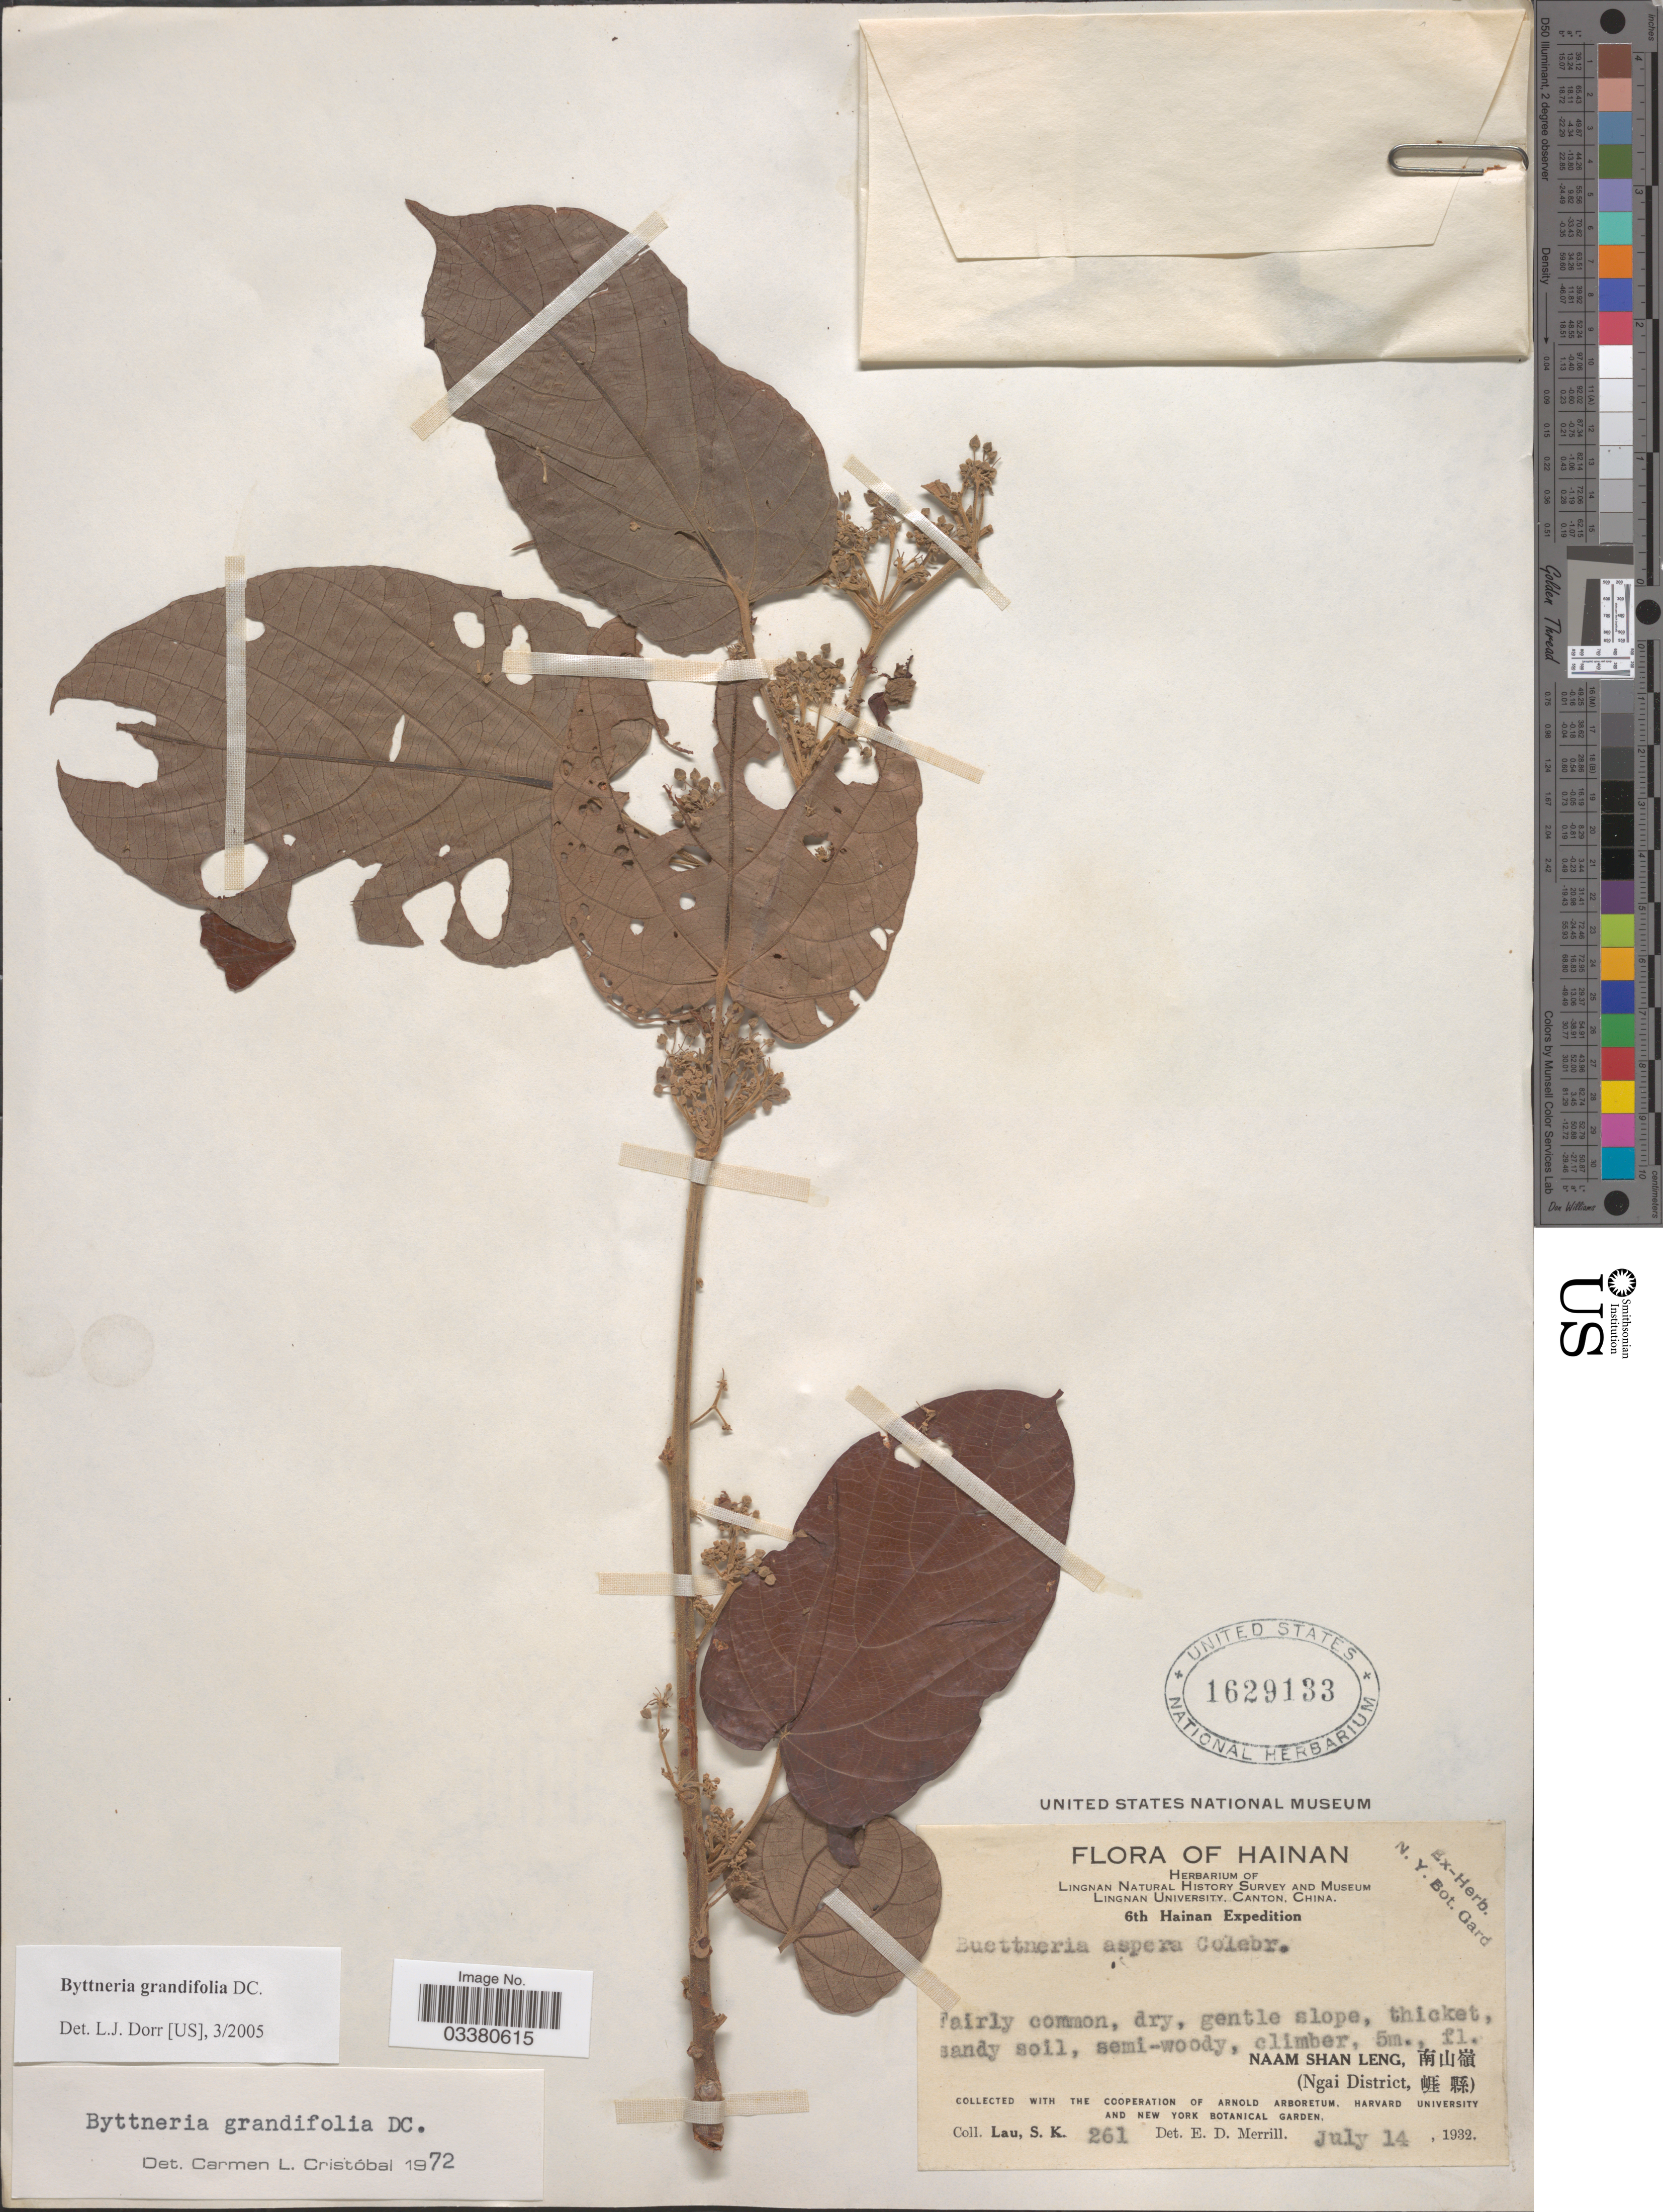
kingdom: Plantae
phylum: Tracheophyta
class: Magnoliopsida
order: Malvales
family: Malvaceae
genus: Byttneria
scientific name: Byttneria grandifolia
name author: DC.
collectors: S. K. Lau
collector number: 261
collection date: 1932-07-14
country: China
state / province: Hainan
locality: Naam Shan Leng. (Ngai District).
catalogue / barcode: US 1629133